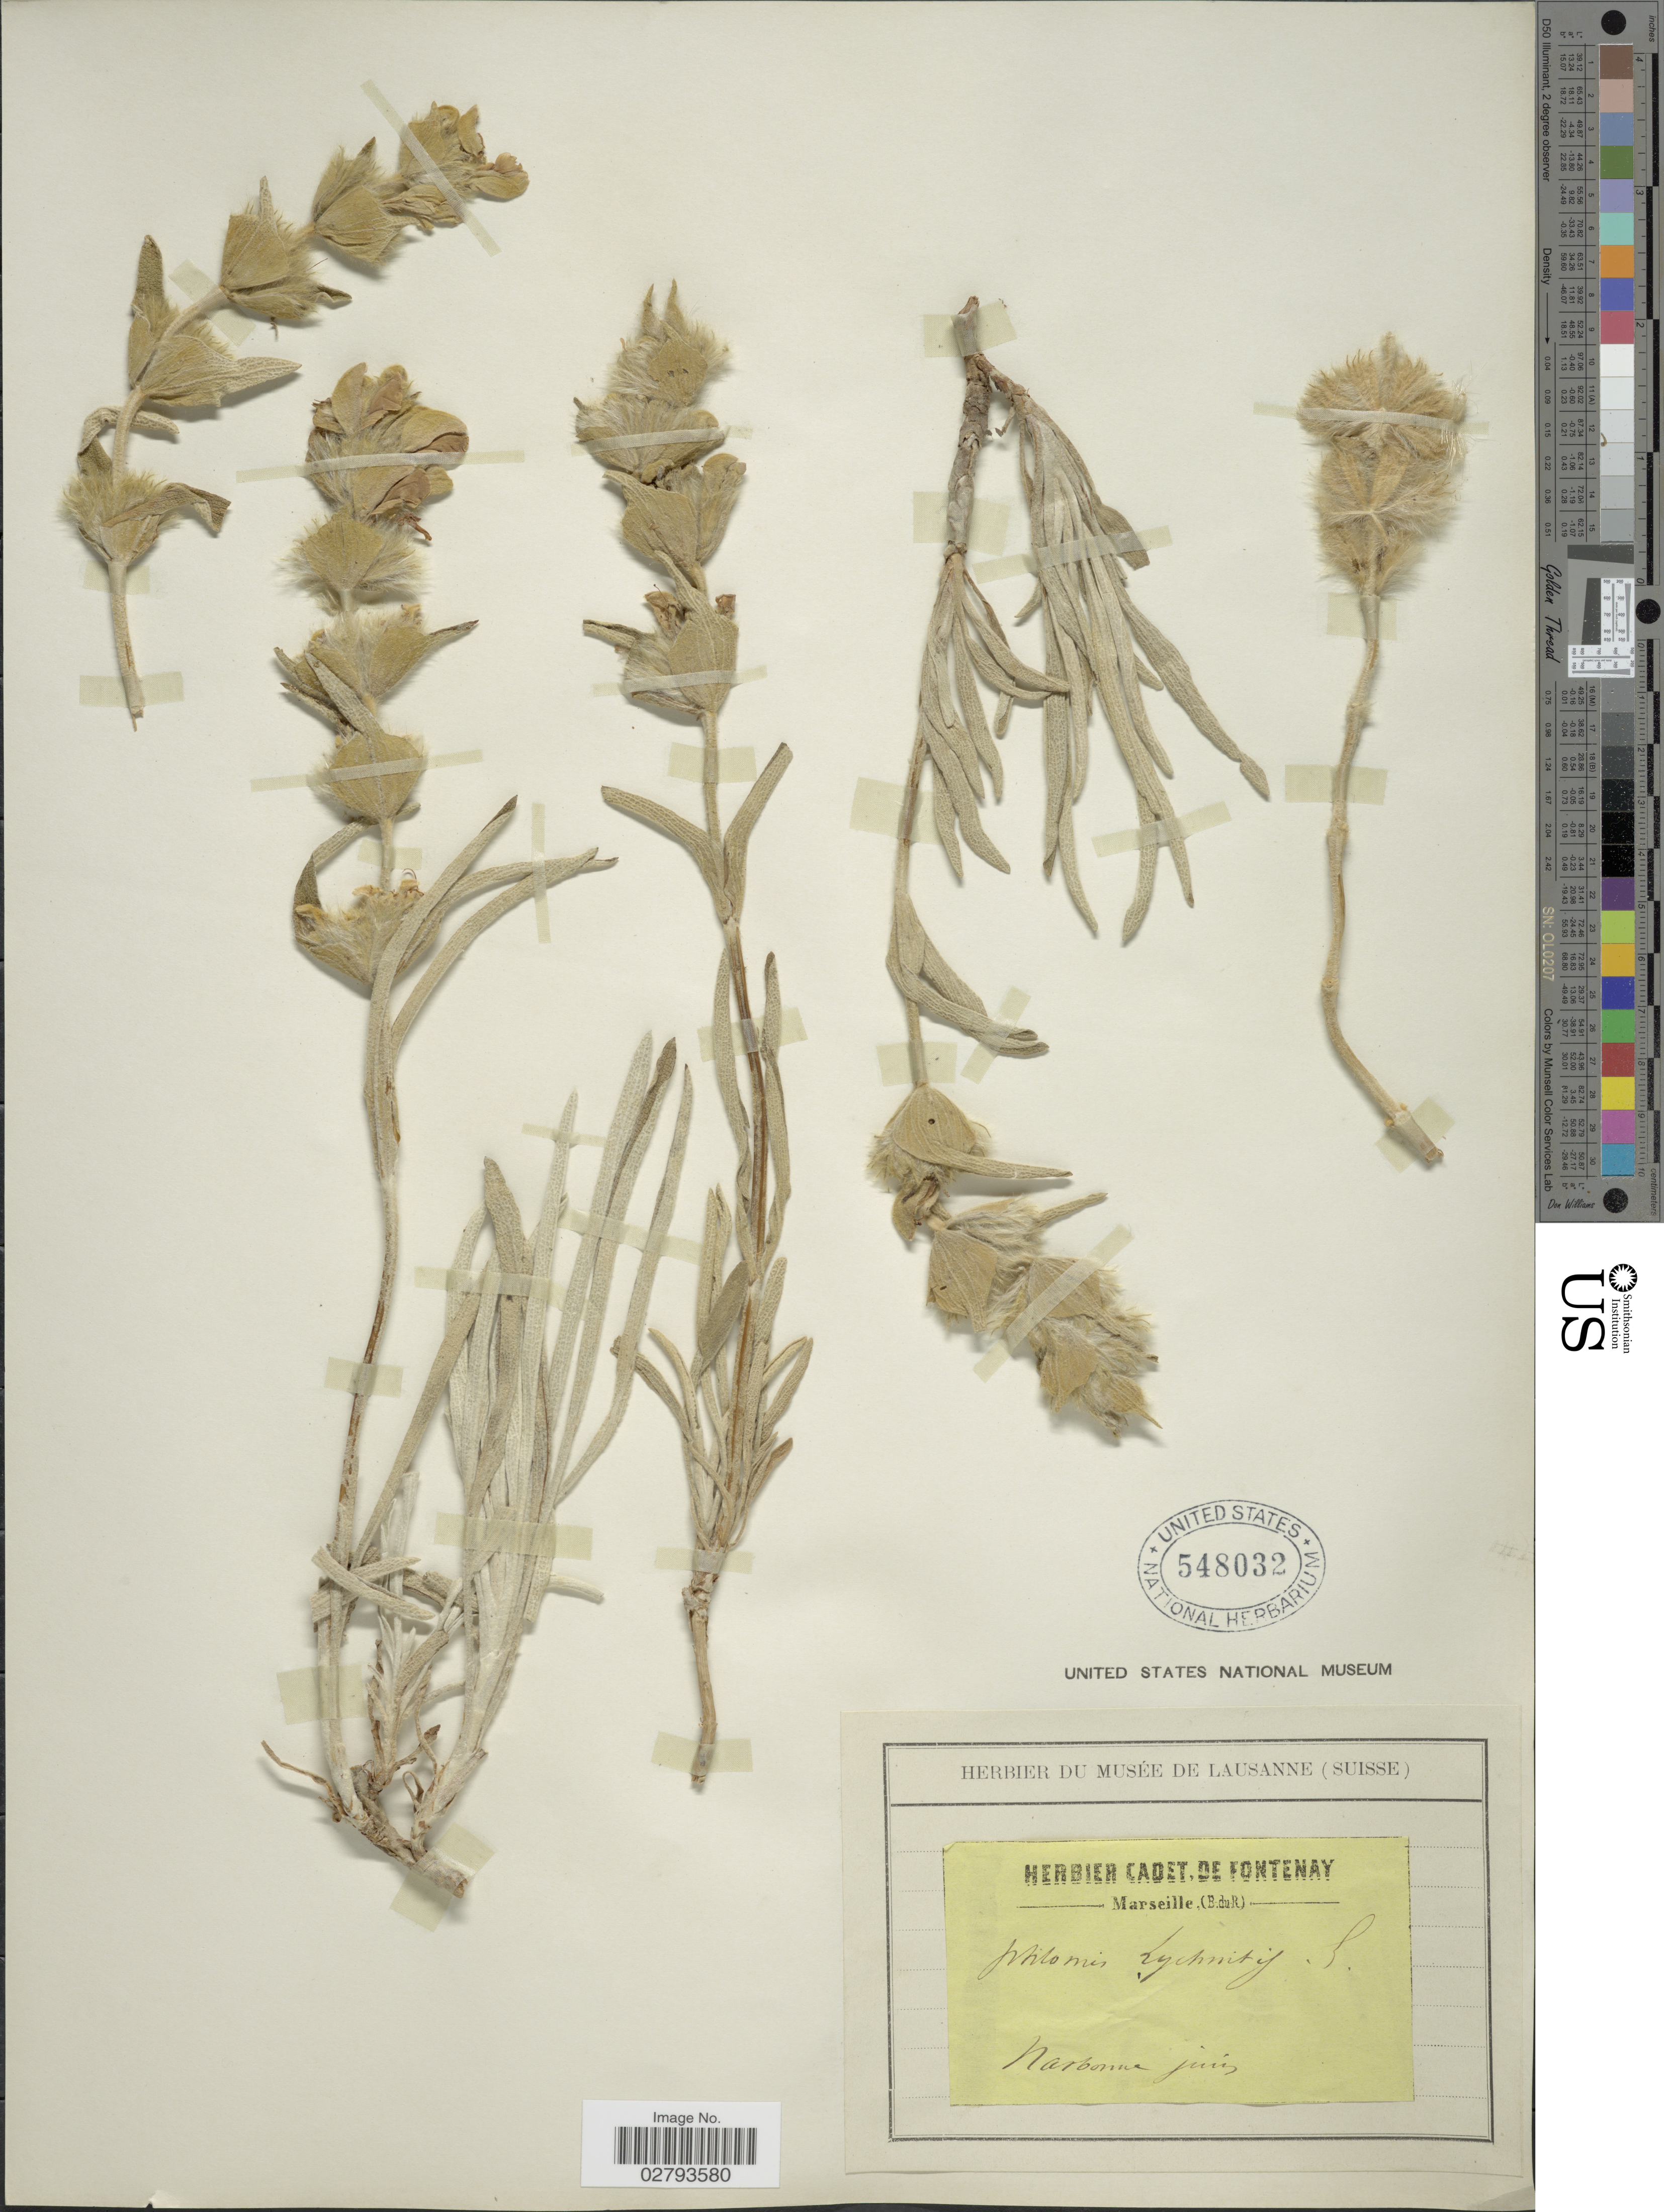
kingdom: Plantae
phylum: Tracheophyta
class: Magnoliopsida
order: Lamiales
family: Lamiaceae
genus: Phlomis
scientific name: Phlomis lychnitis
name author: L.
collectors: Cadet de Fontenay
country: France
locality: Narbonne.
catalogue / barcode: US 548032